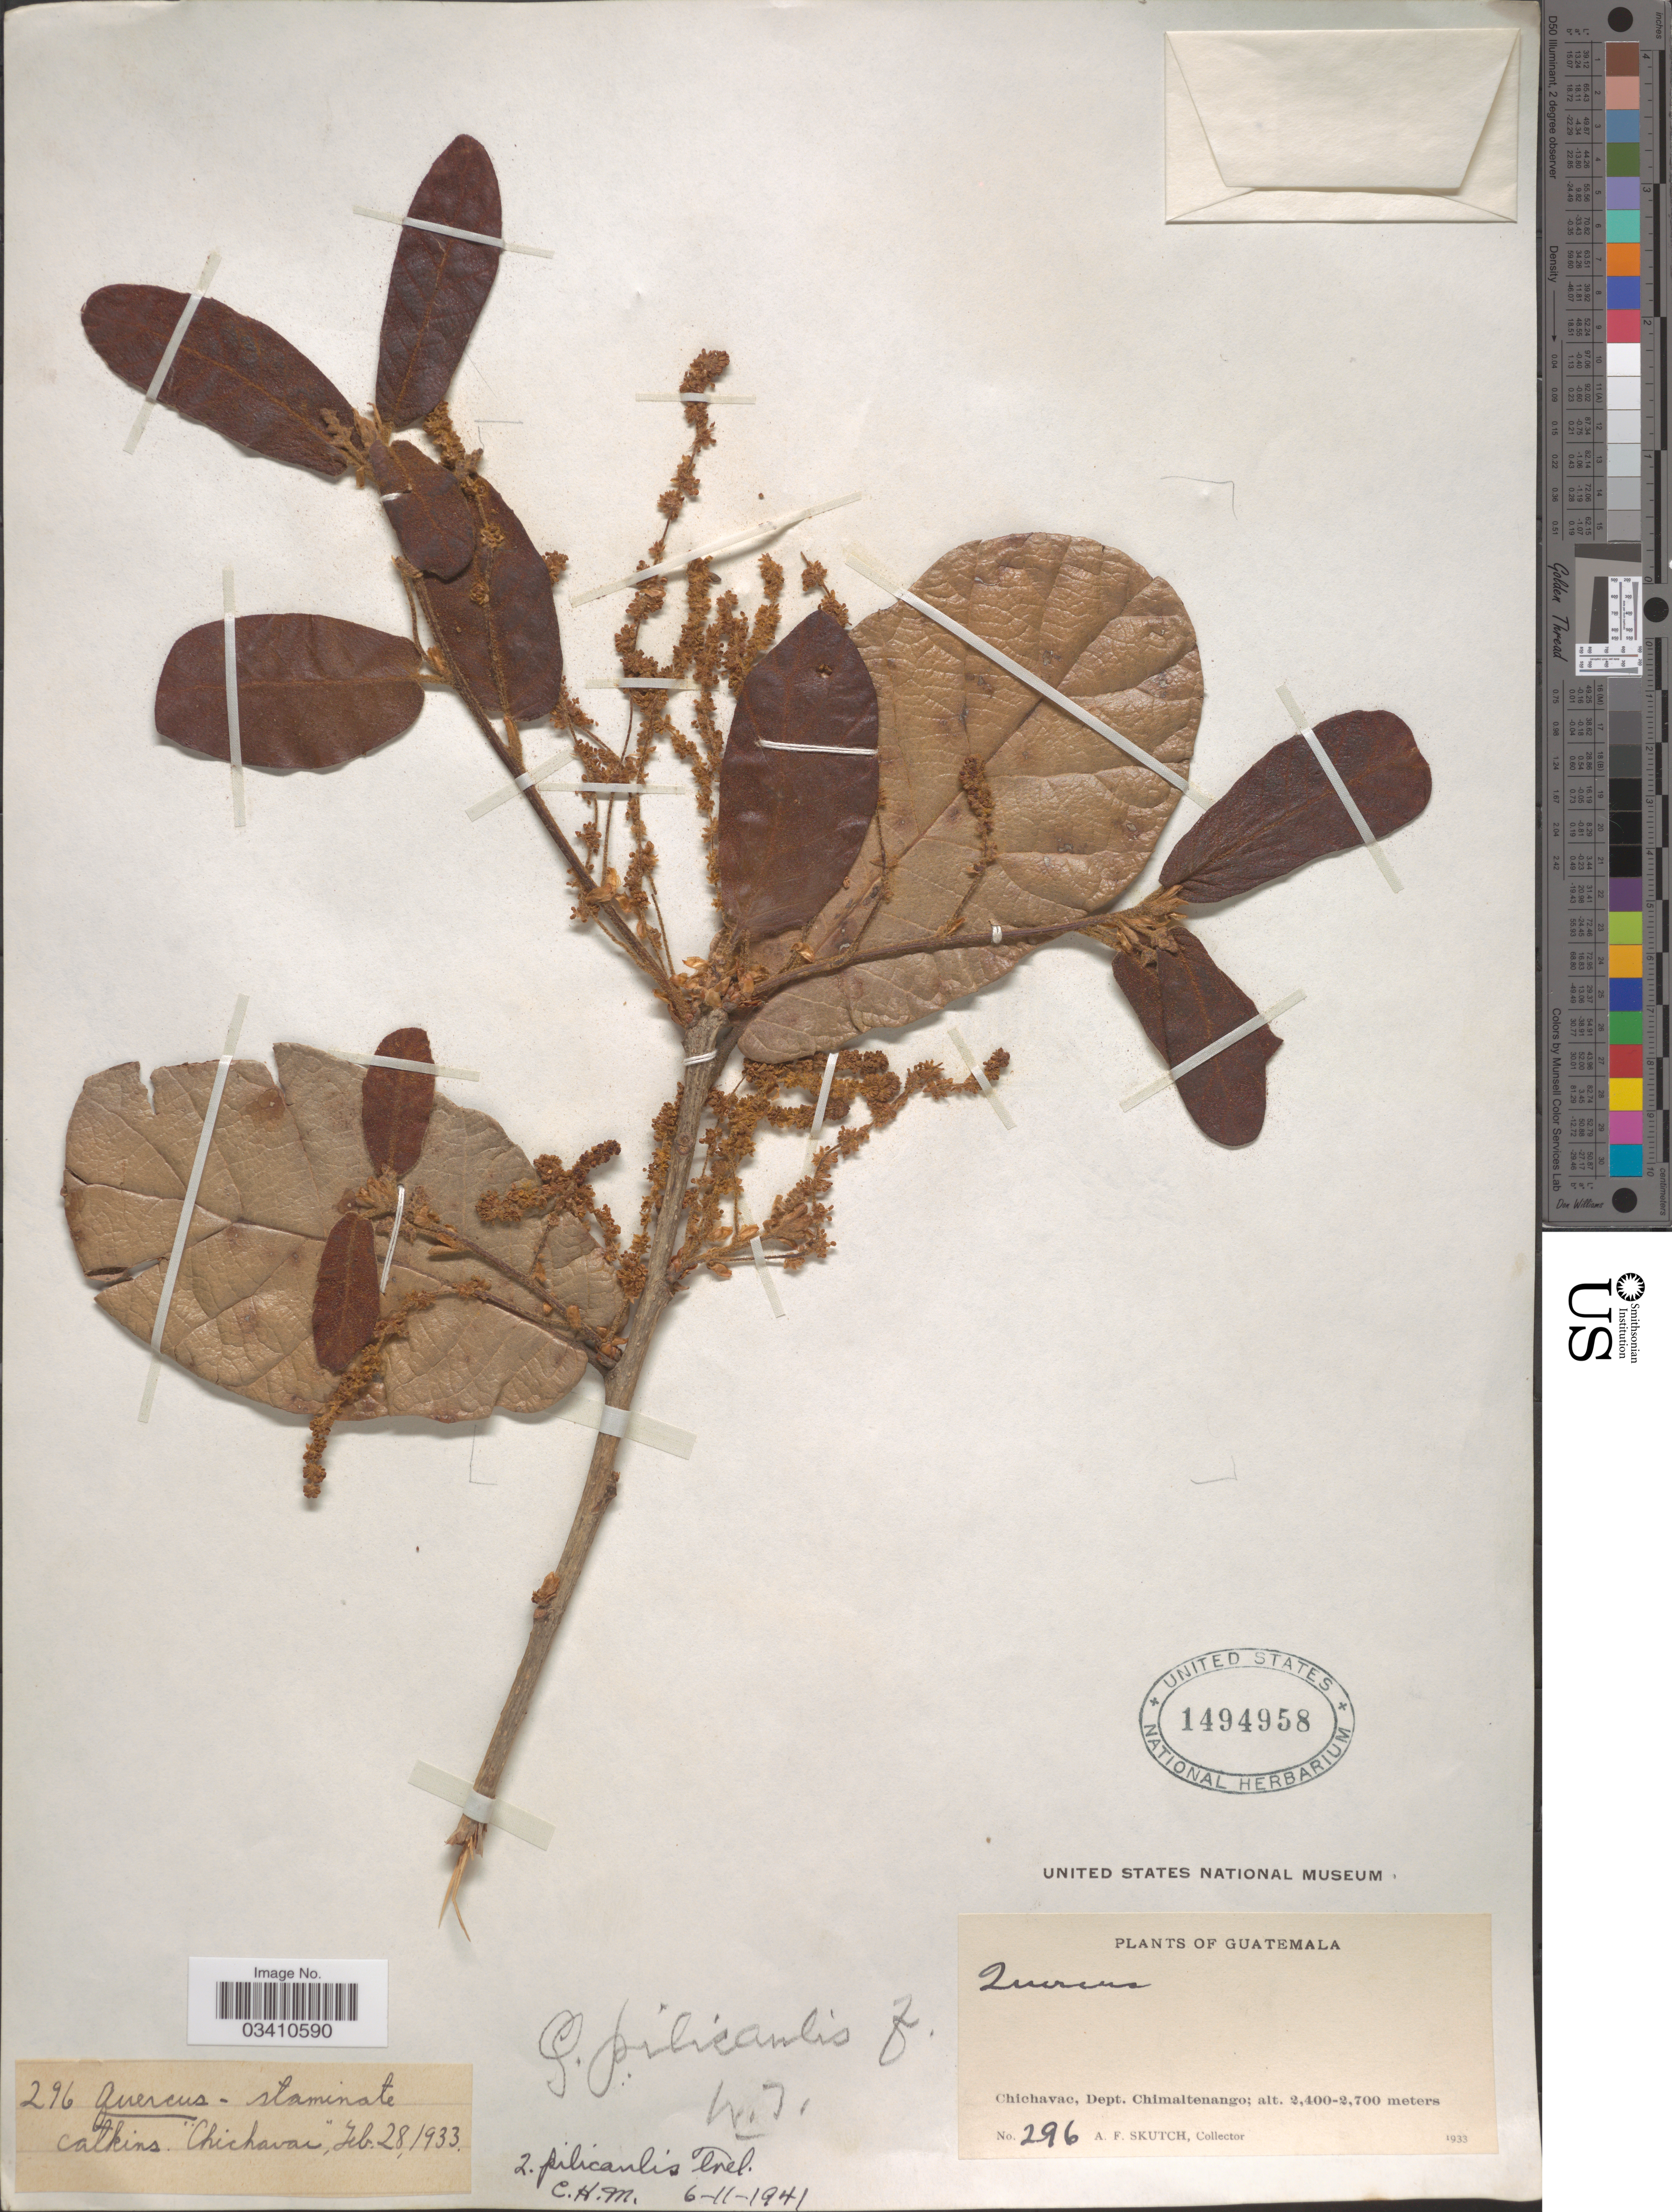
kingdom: Plantae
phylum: Tracheophyta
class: Magnoliopsida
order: Fagales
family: Fagaceae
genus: Quercus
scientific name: Quercus pilicaulis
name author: Trel.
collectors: A. F. Skutch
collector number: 296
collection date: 1933-02-28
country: Guatemala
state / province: Chimaltenango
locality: Chichavac, Dept. Chimaltenango.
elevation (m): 2400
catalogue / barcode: US 1494958